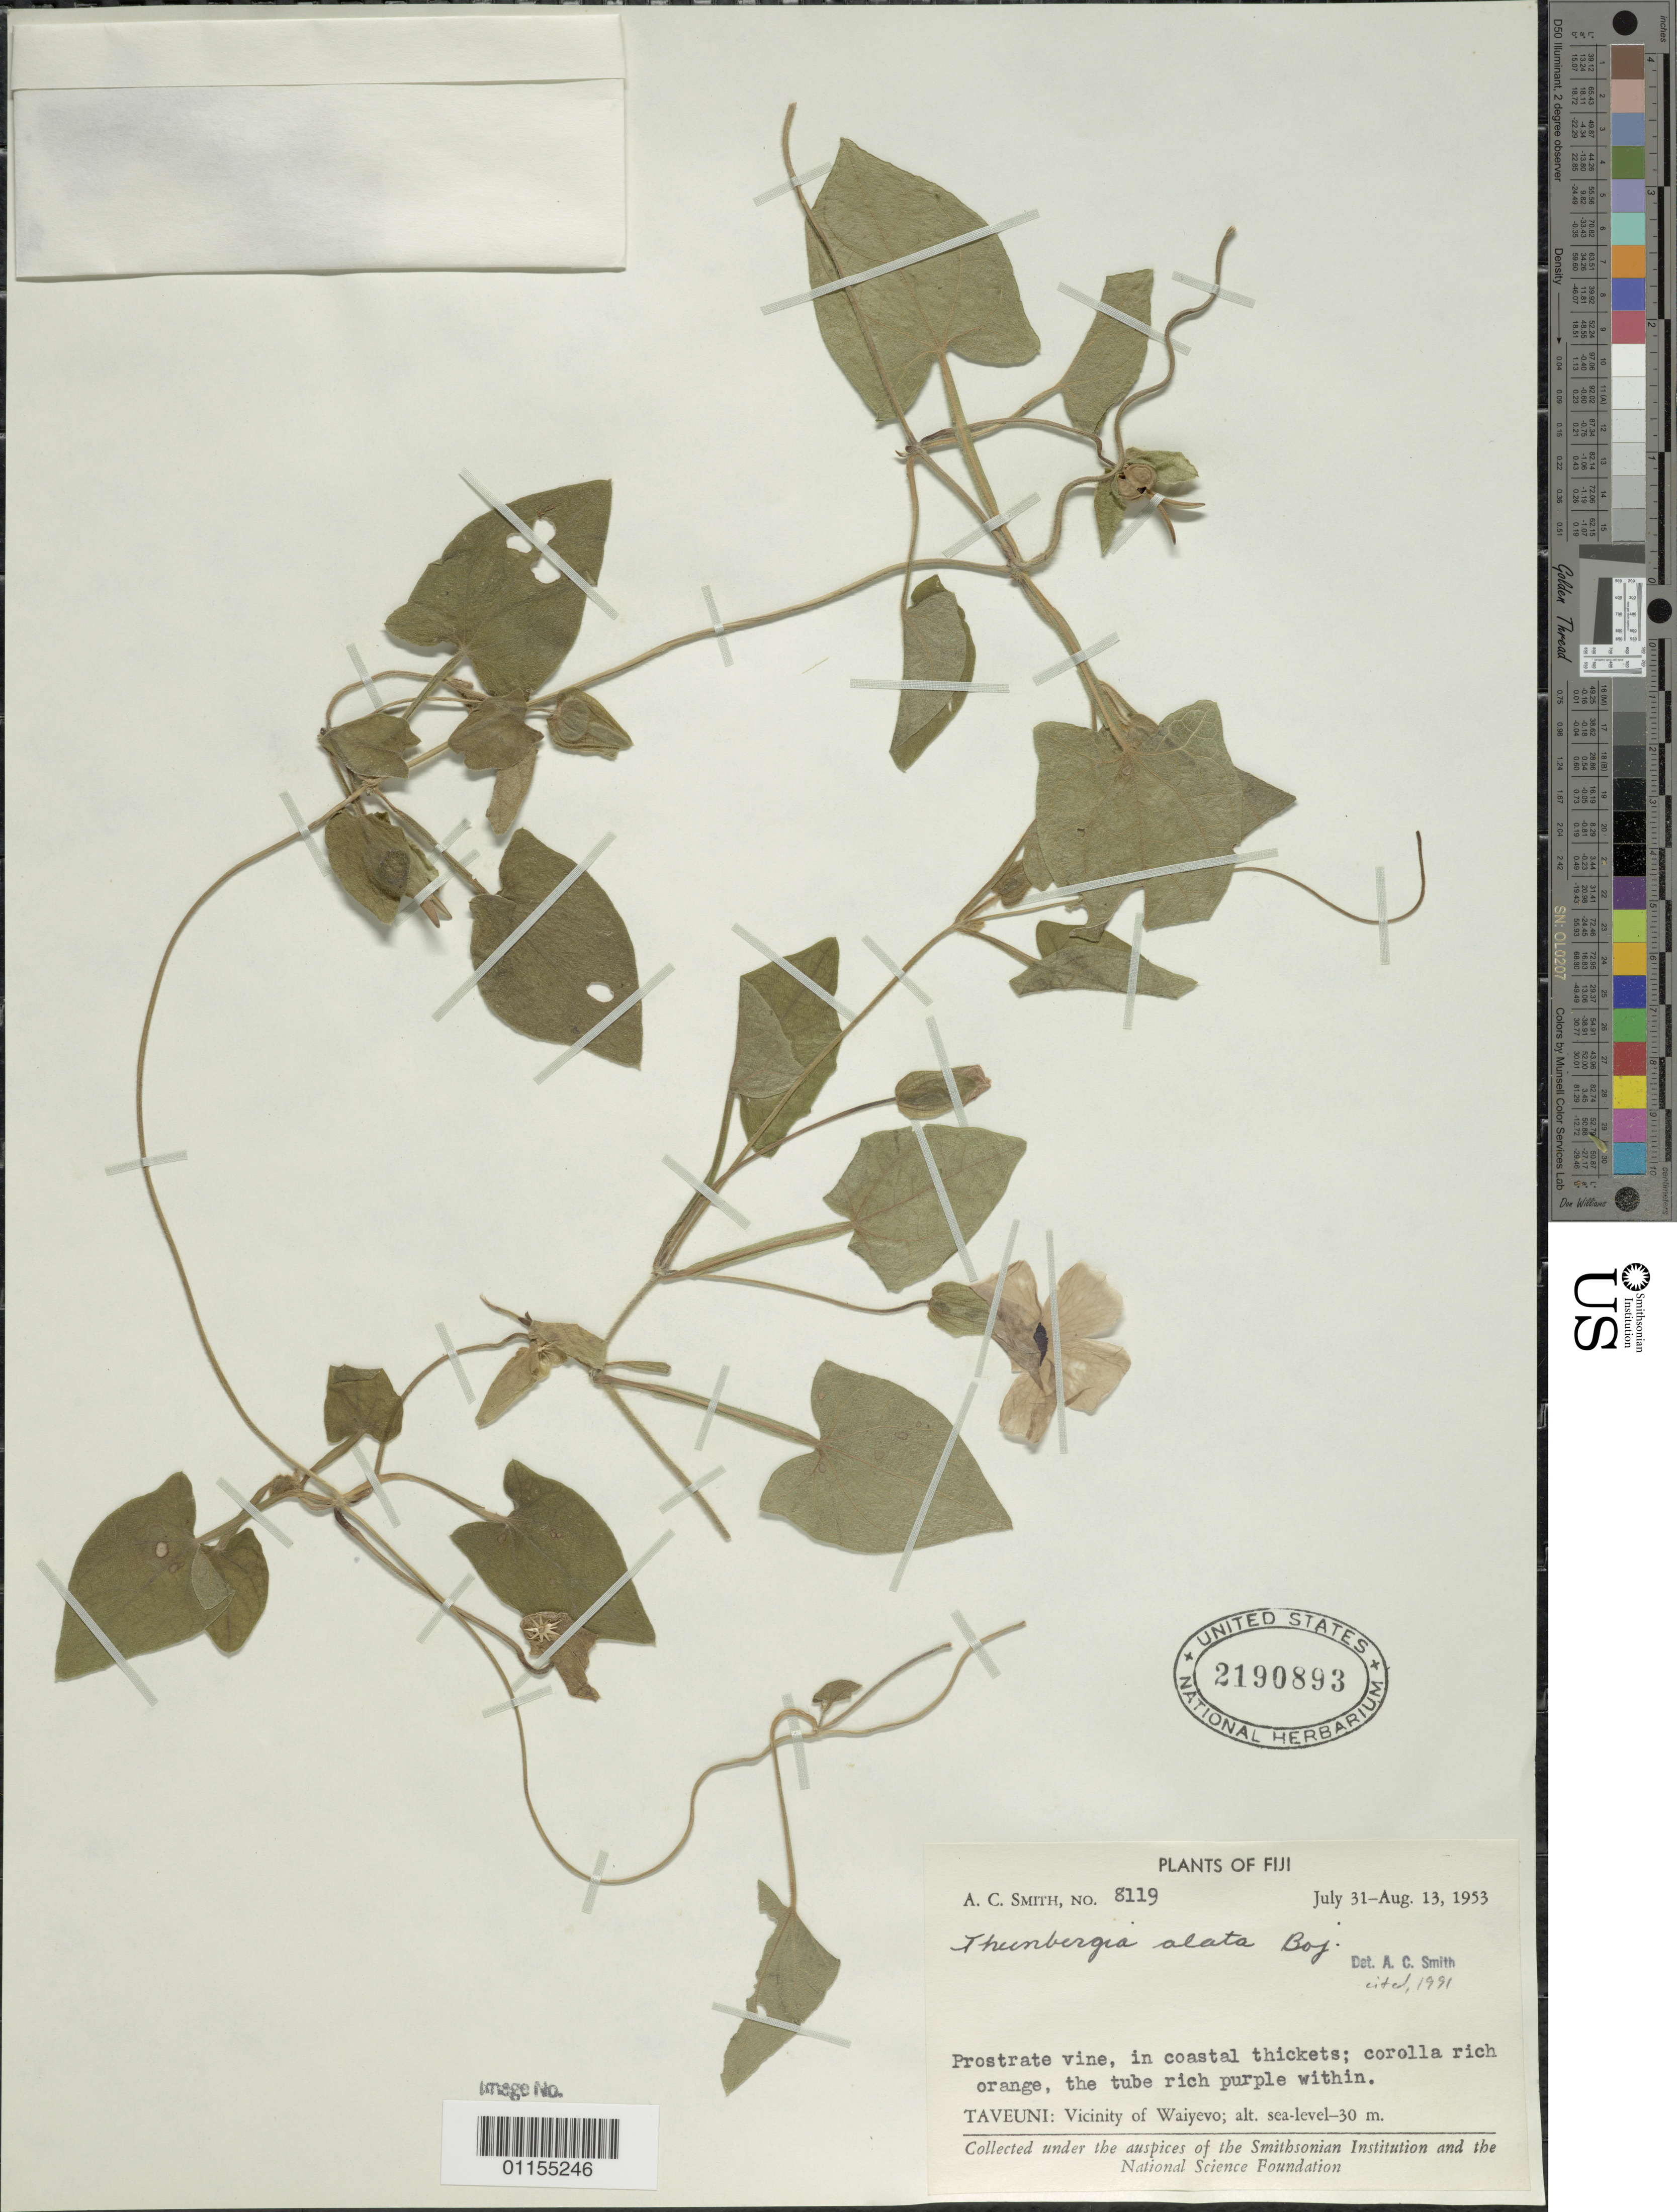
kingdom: Plantae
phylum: Tracheophyta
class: Magnoliopsida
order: Lamiales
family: Acanthaceae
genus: Thunbergia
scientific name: Thunbergia alata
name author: Bojer ex Sims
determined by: Smith, A. C.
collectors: A. C. Smith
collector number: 8119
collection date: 1953-07-31/1953-08-13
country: Fiji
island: Taveuni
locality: Vicinity of Waiyevo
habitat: coastal thickets.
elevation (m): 0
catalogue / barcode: US 2190893